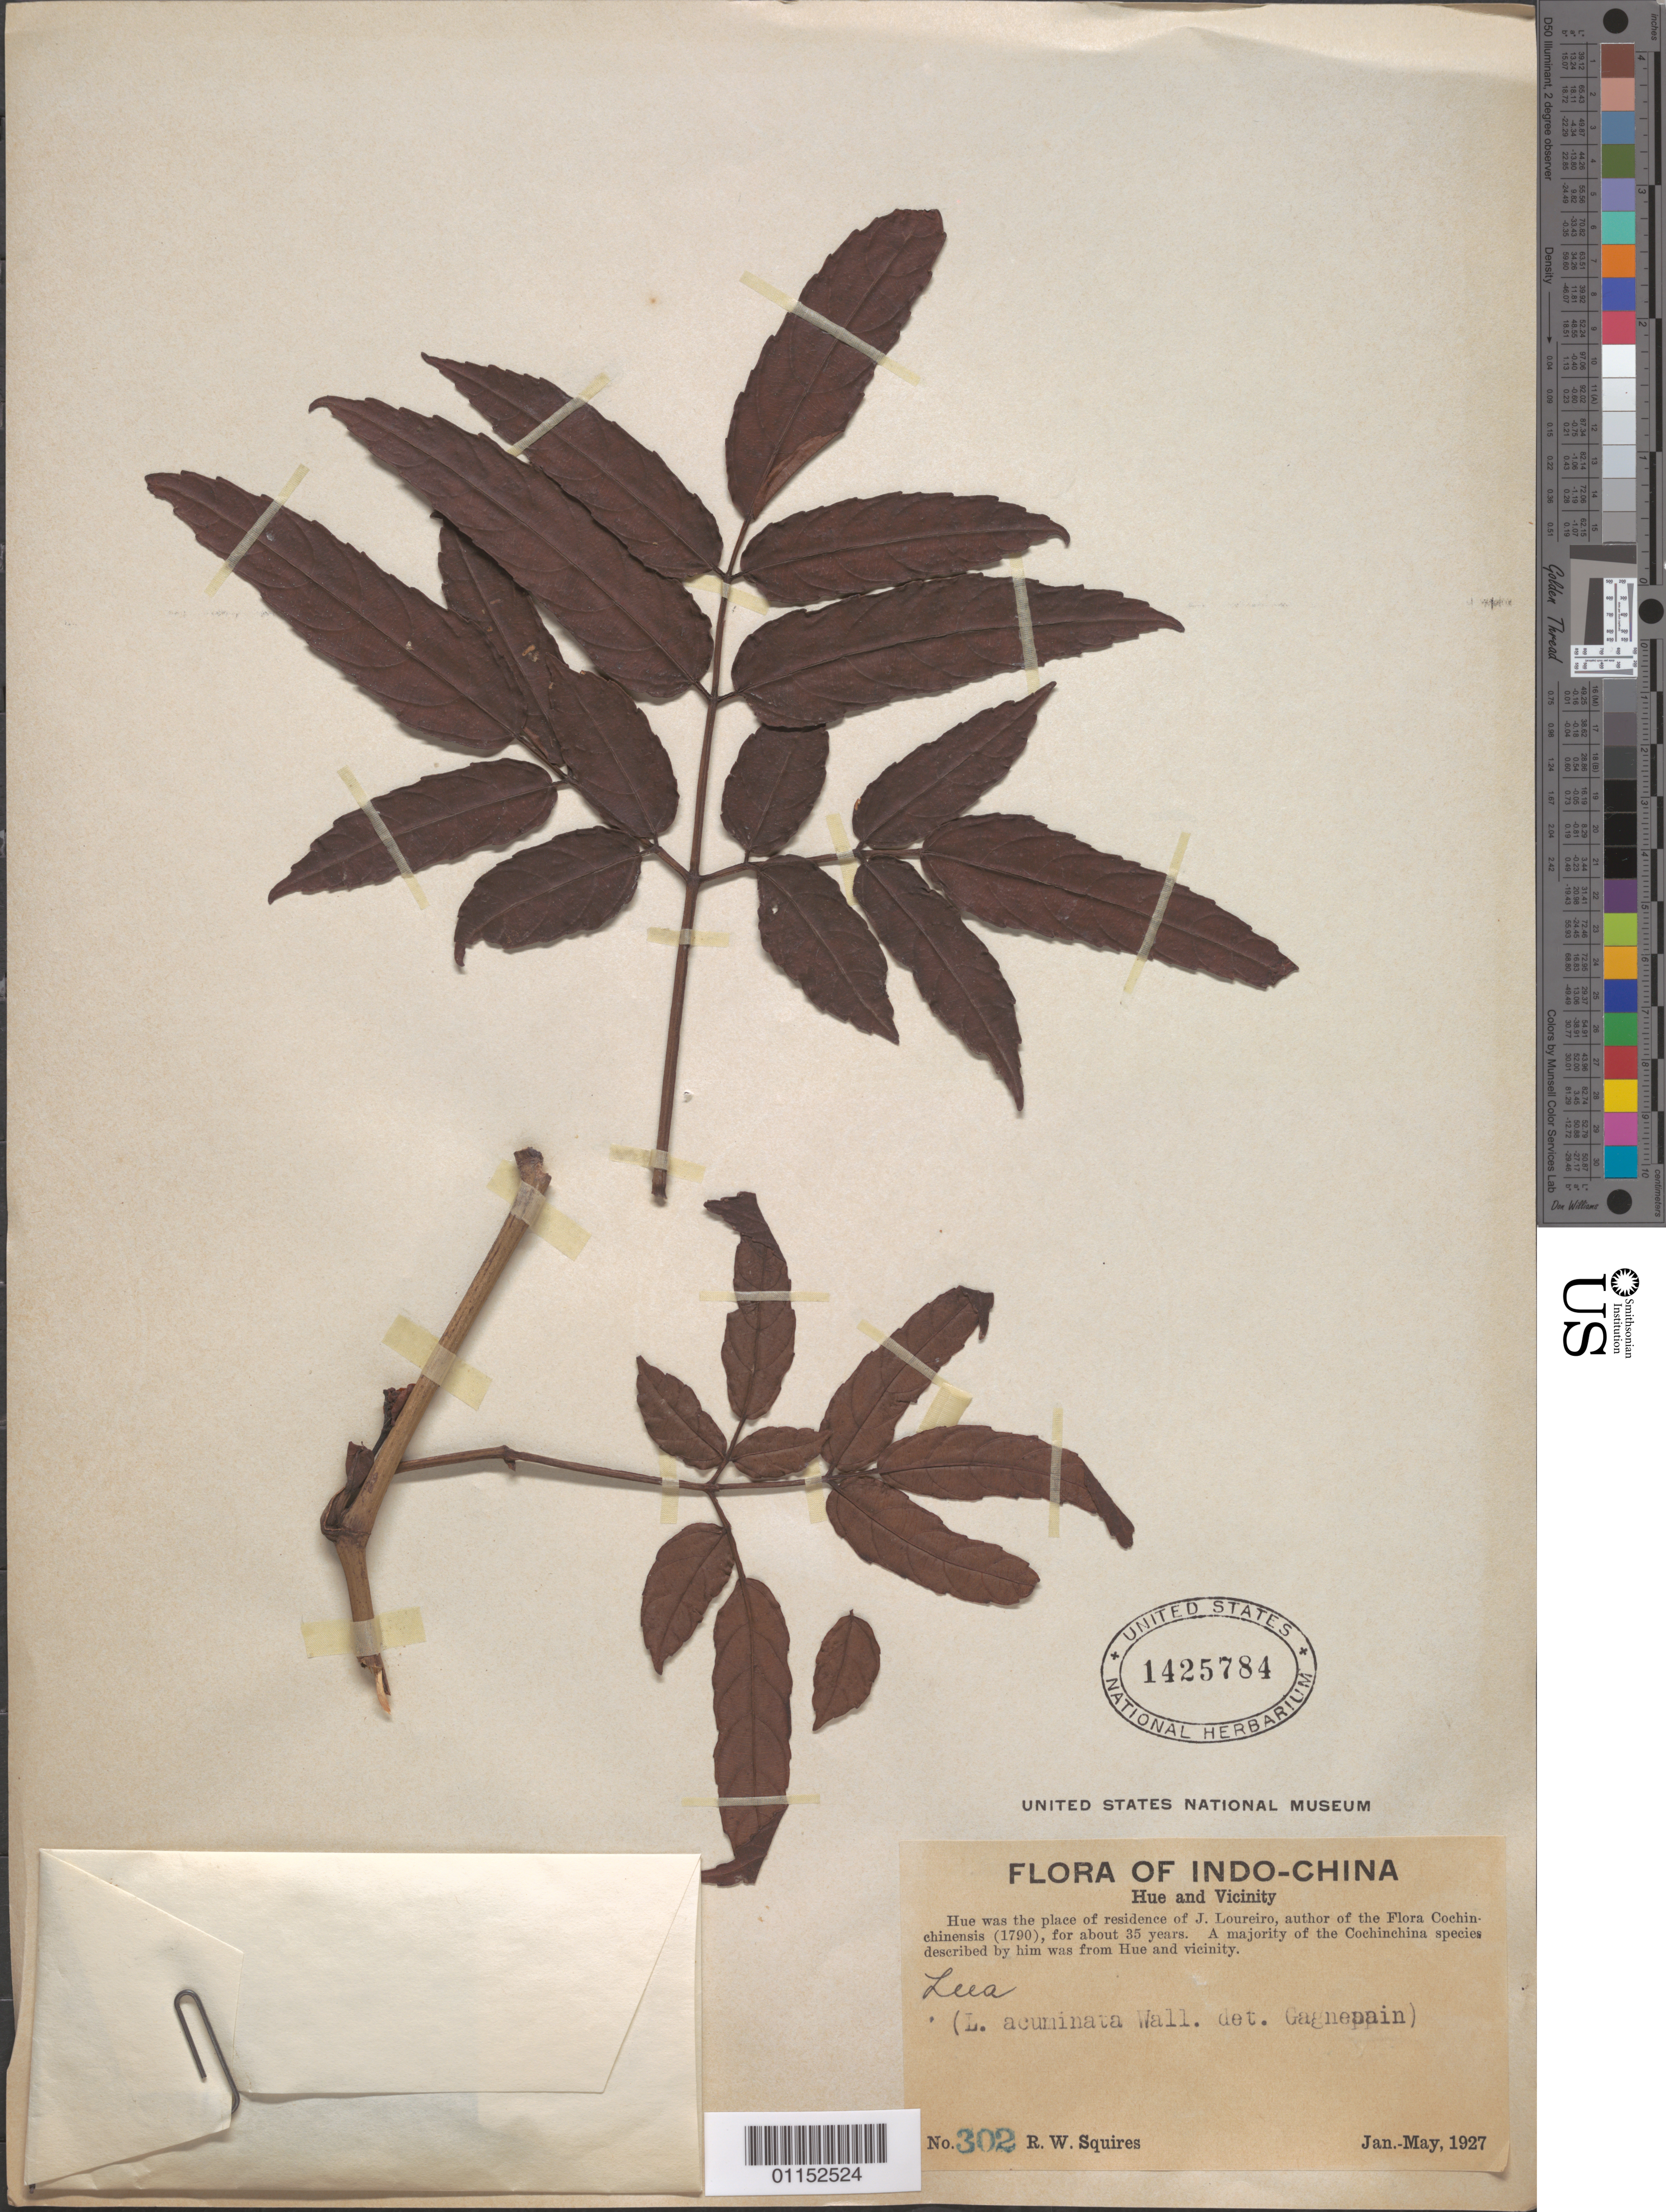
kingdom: Plantae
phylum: Tracheophyta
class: Magnoliopsida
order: Vitales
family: Vitaceae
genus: Leea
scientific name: Leea sp.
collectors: R. Squires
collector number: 302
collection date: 1927-01/1927-05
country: Vietnam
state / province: Thua Thiên-Hue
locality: Hue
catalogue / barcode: US 1425784